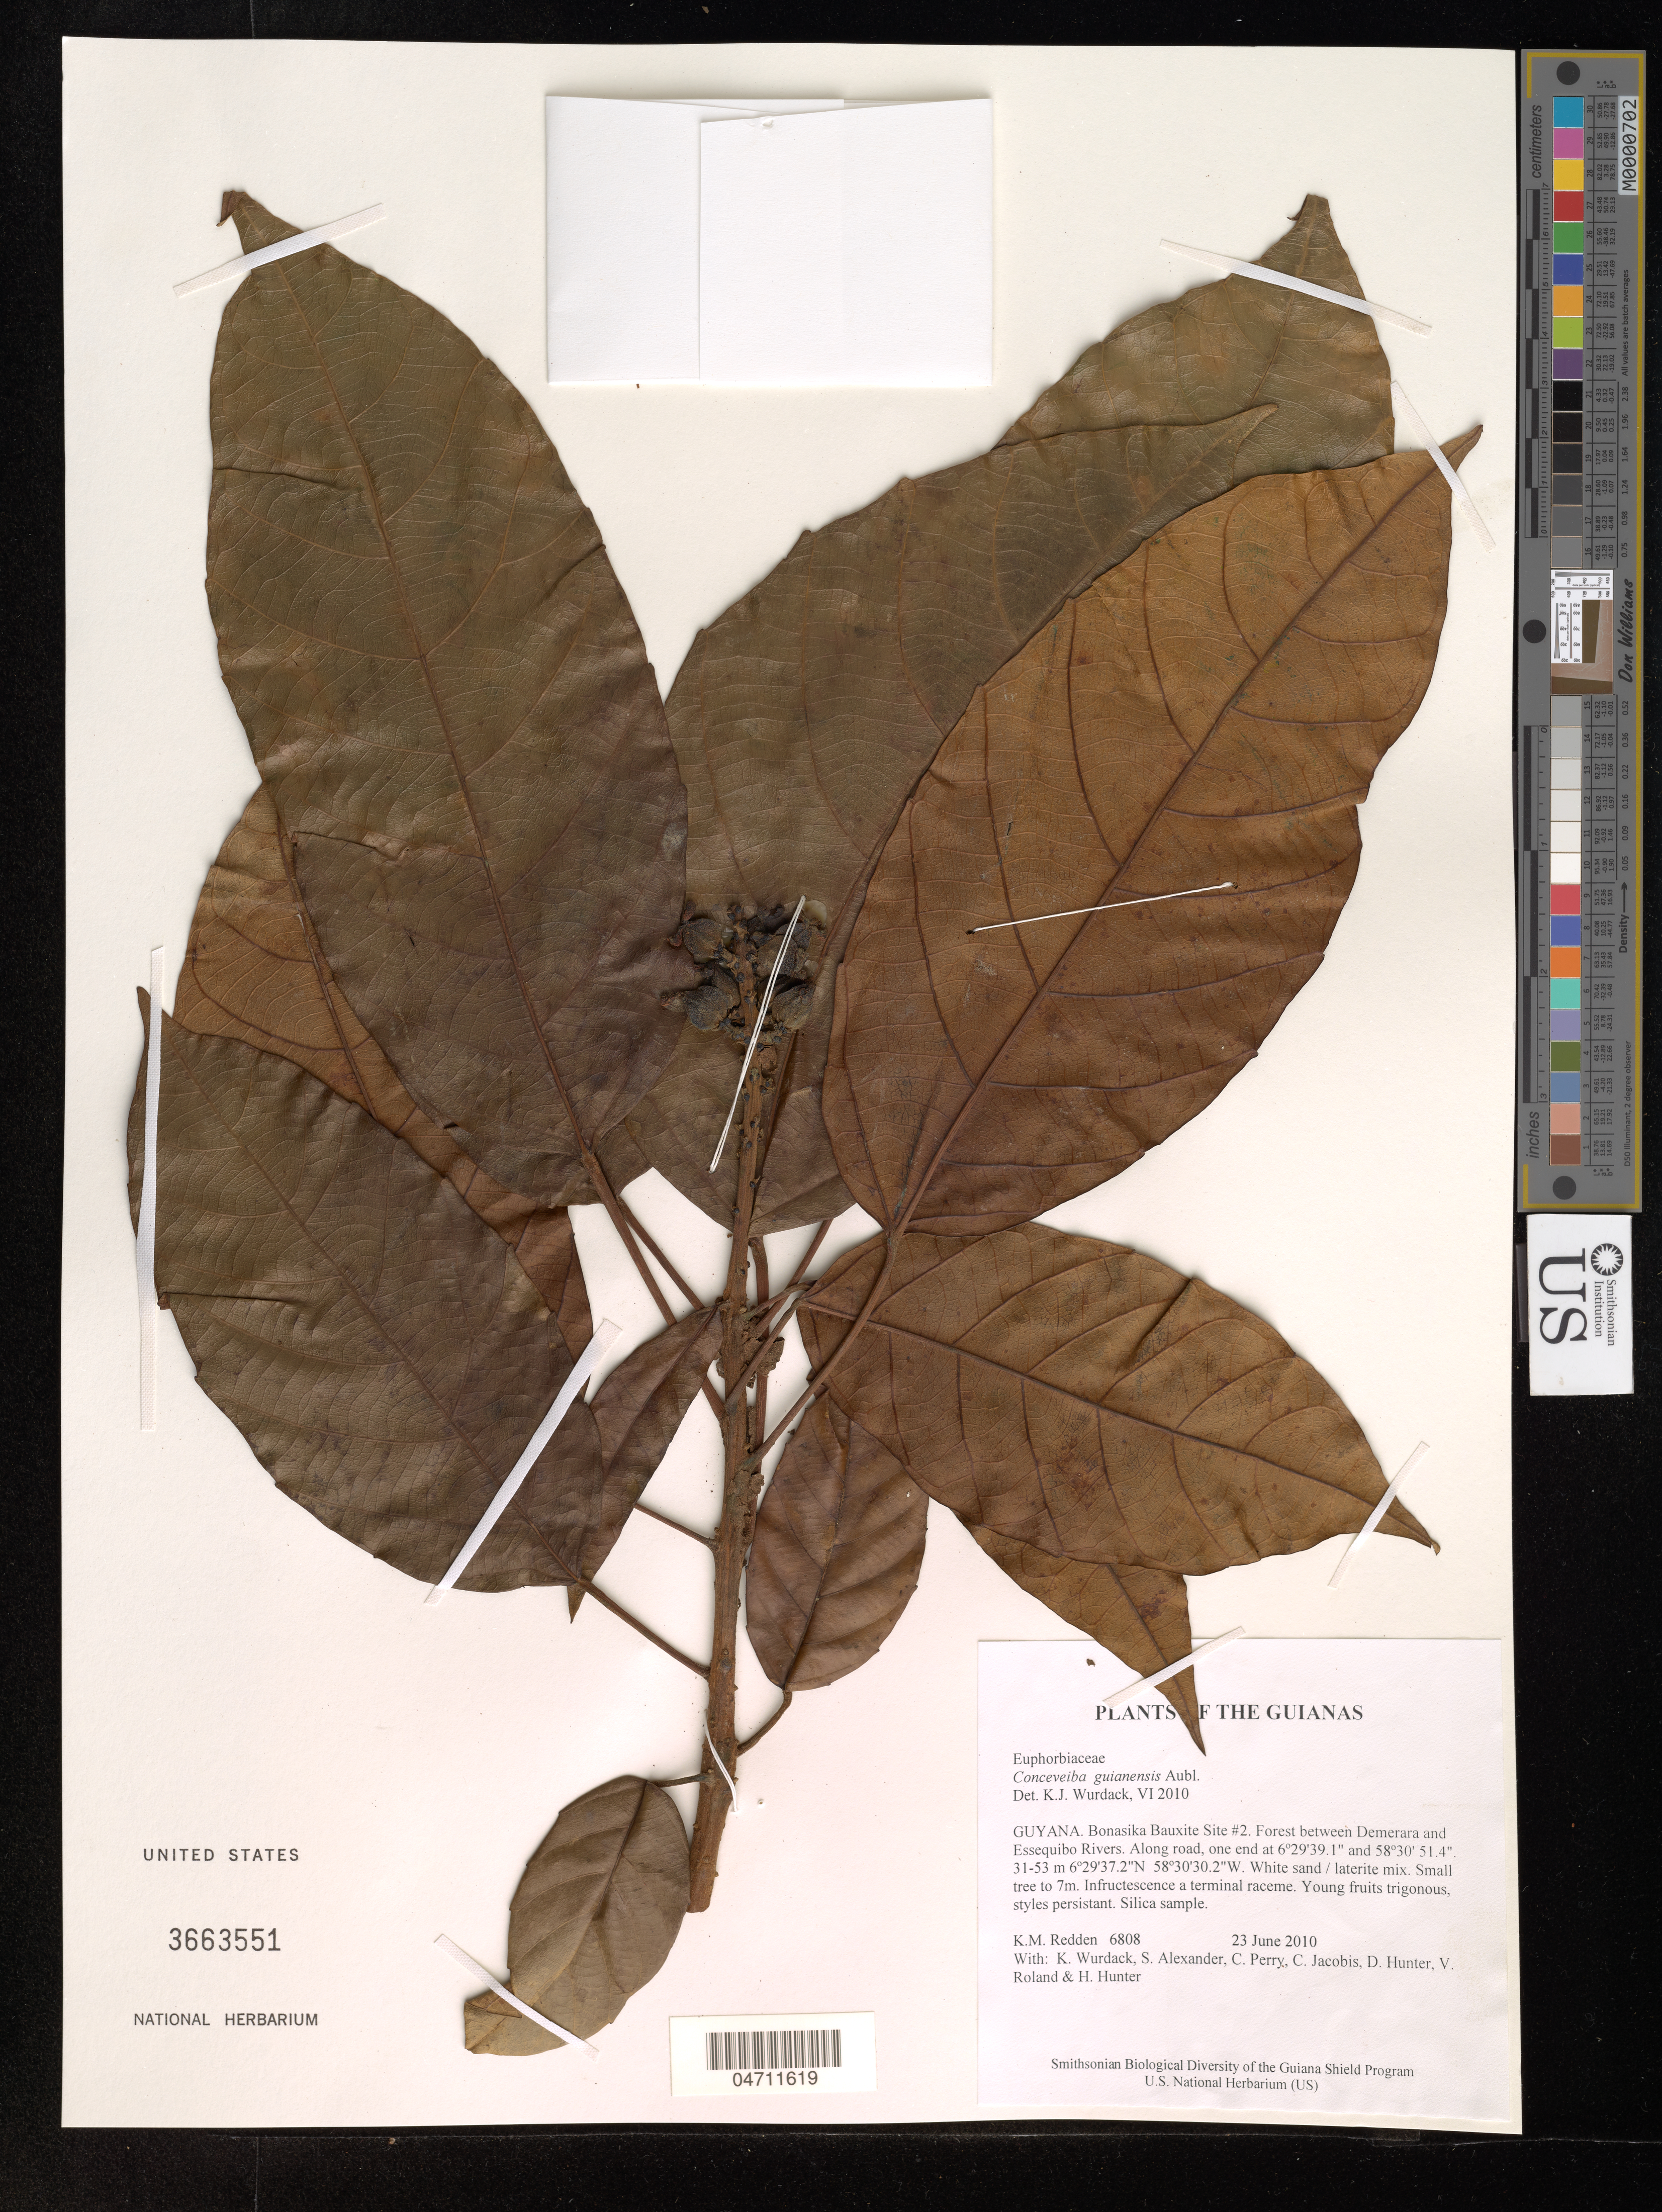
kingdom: Plantae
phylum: Tracheophyta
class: Magnoliopsida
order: Malpighiales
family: Euphorbiaceae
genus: Conceveiba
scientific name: Conceveiba guianensis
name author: Aubl.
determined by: Wurdack, Kenneth J., (US), Smithsonian Institution - National Museum of Natural History (UNITED STATES)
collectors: K. M. Redden, K. Wurdack, S. N. Alexander, C. Perry, C. Jacobis, D. Hunter, V. Roland & H. Hunter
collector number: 6808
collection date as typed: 23 June 2010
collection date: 2010-06-23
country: Guyana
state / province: Essequibo Isl-W. Demerara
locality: Bonasika Bauxite Site #2. Forest between Demerara and Essequibo Rivers. Along road, one end at 6º29'39.1" and 58º30' 51.4"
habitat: White sand / laterite mix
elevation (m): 31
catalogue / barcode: US 3663551